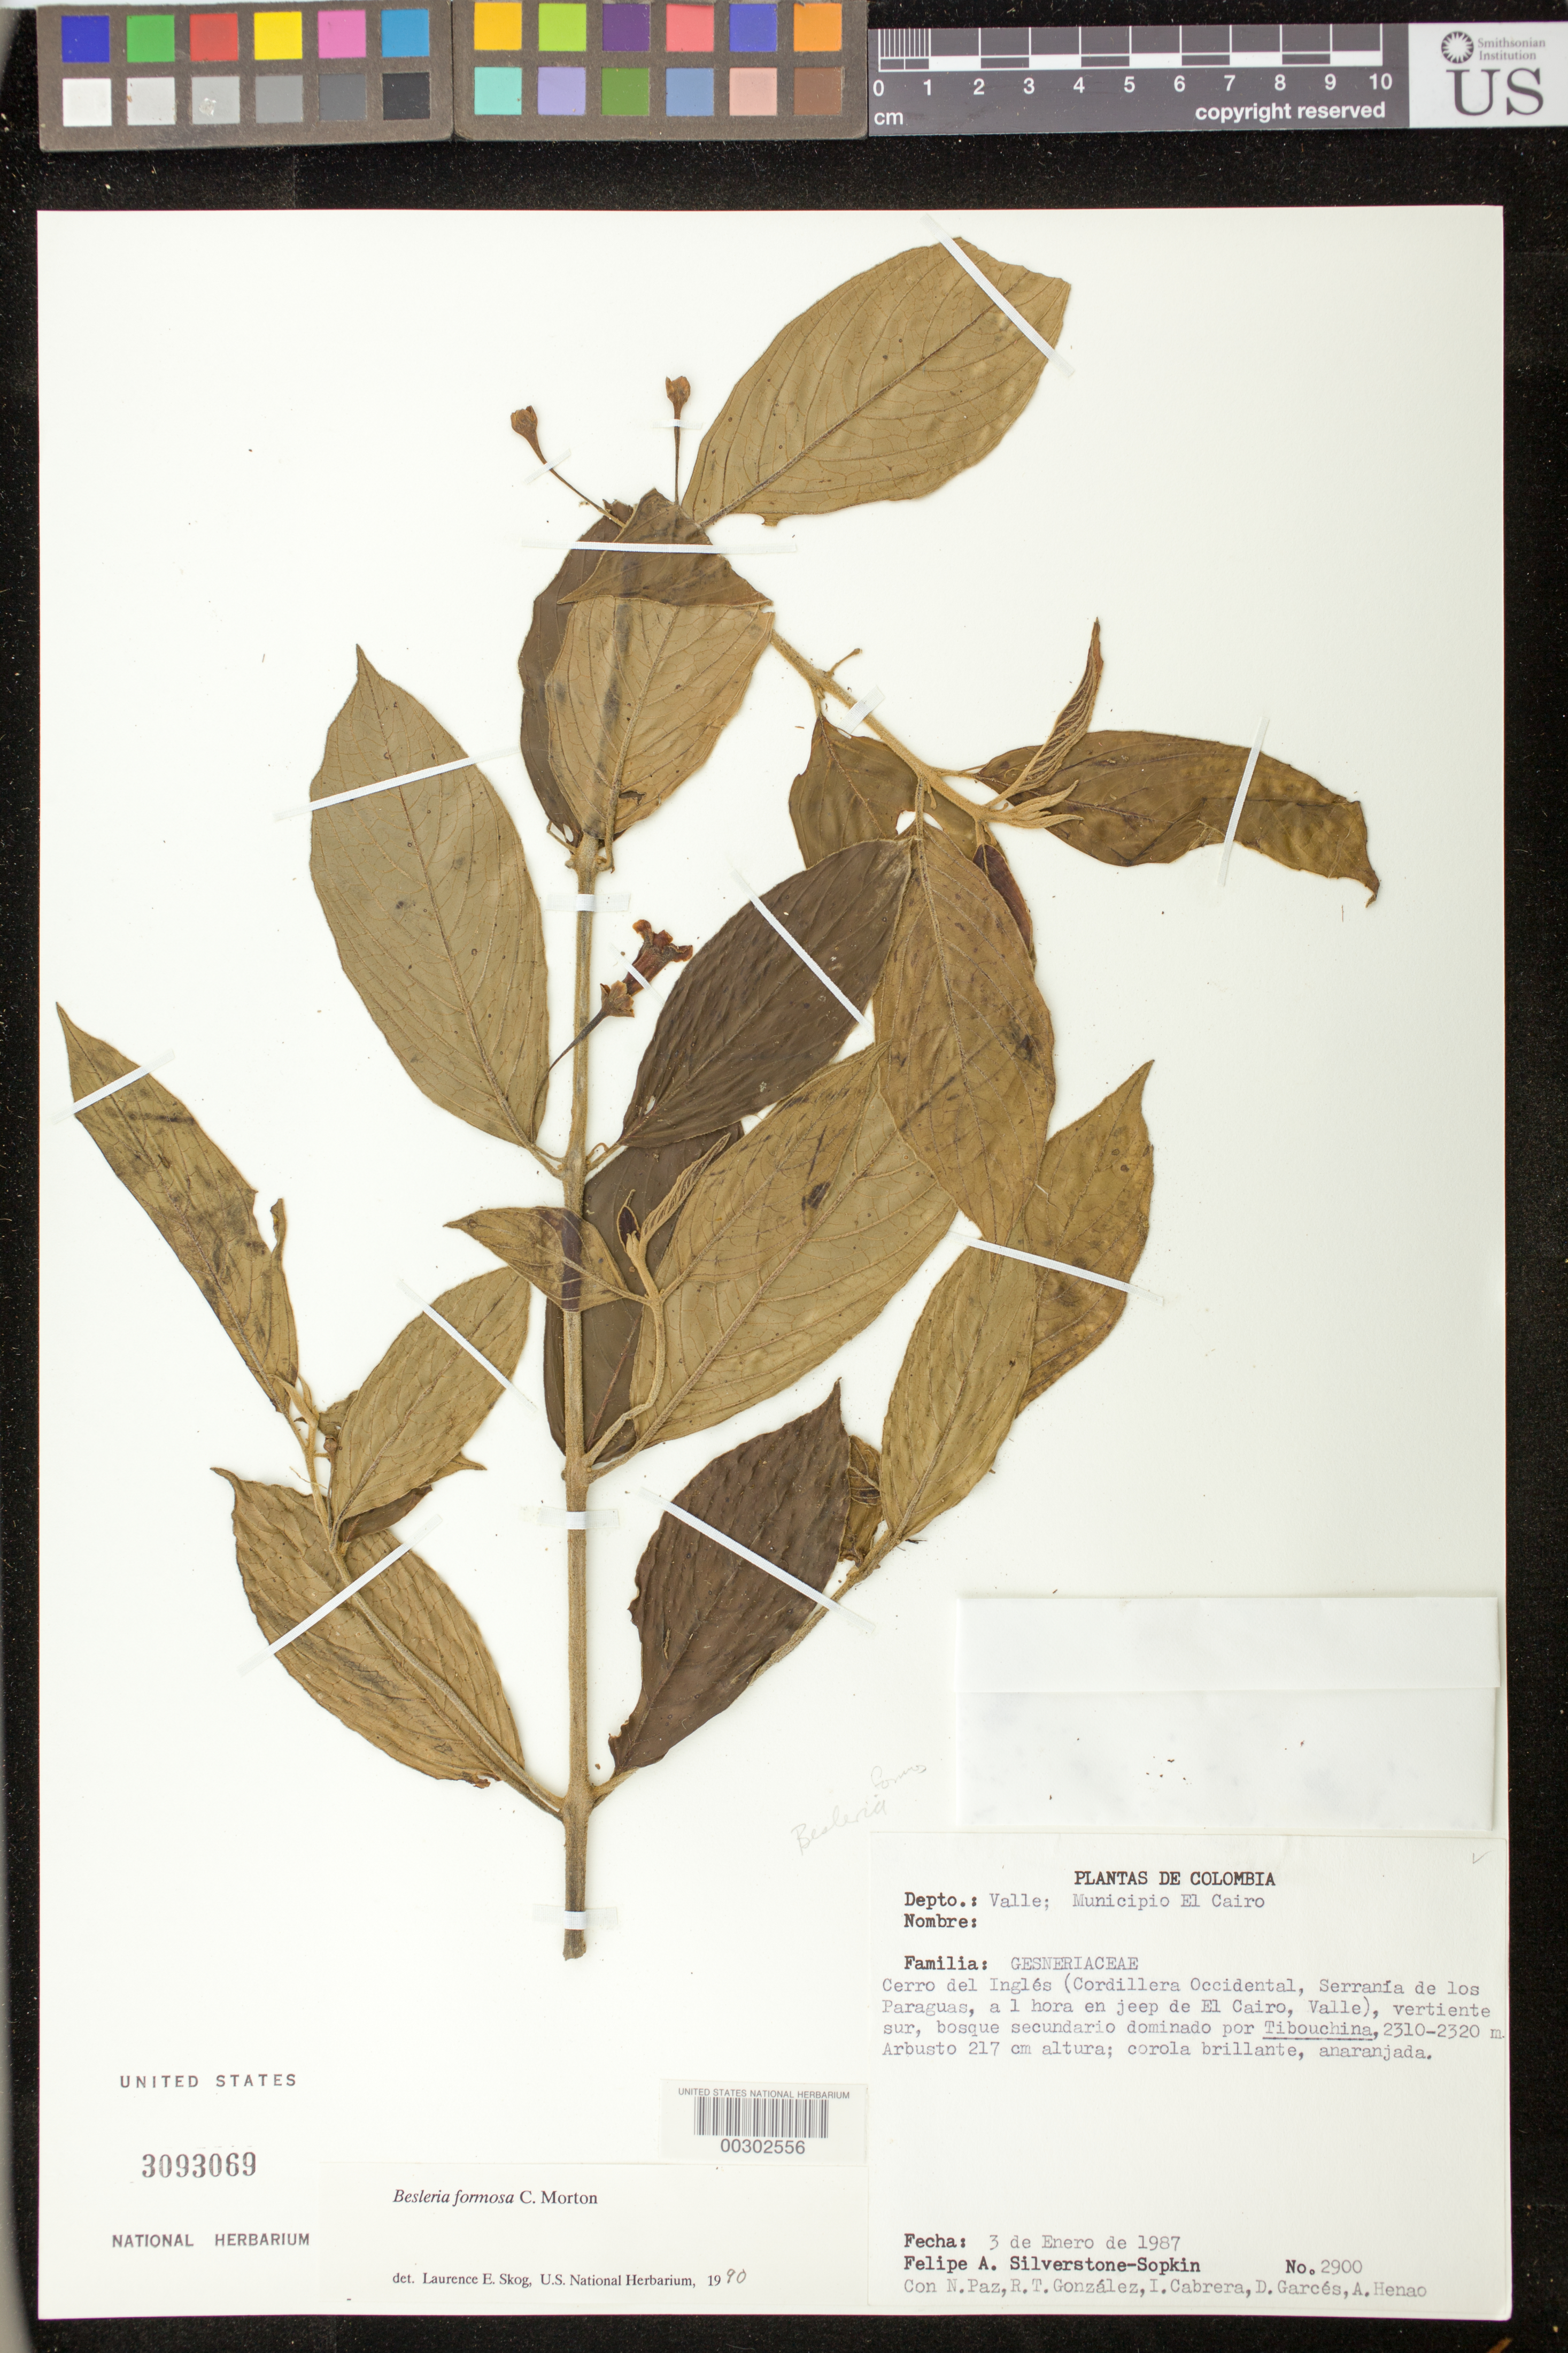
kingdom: Plantae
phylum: Tracheophyta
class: Magnoliopsida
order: Lamiales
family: Gesneriaceae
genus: Besleria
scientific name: Besleria amabilis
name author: C.V. Morton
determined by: Skog, Laurence E.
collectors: P. A. Silverstone-Sopkin, N. Paz, R. Gonzalez, I. Cabrera, D. Garces & A. Henao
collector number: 2900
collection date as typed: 03 Jan 1987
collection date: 1987-01-03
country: Colombia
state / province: Valle del Cauca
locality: Mun. of El Cairo, Cerro del Ingles (Cordillera Occidental, Serrania de los Paraguas, 1 hr by jeep from El Cairo), southern slope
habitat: Secondary forest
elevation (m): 2310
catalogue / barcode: US 3093069